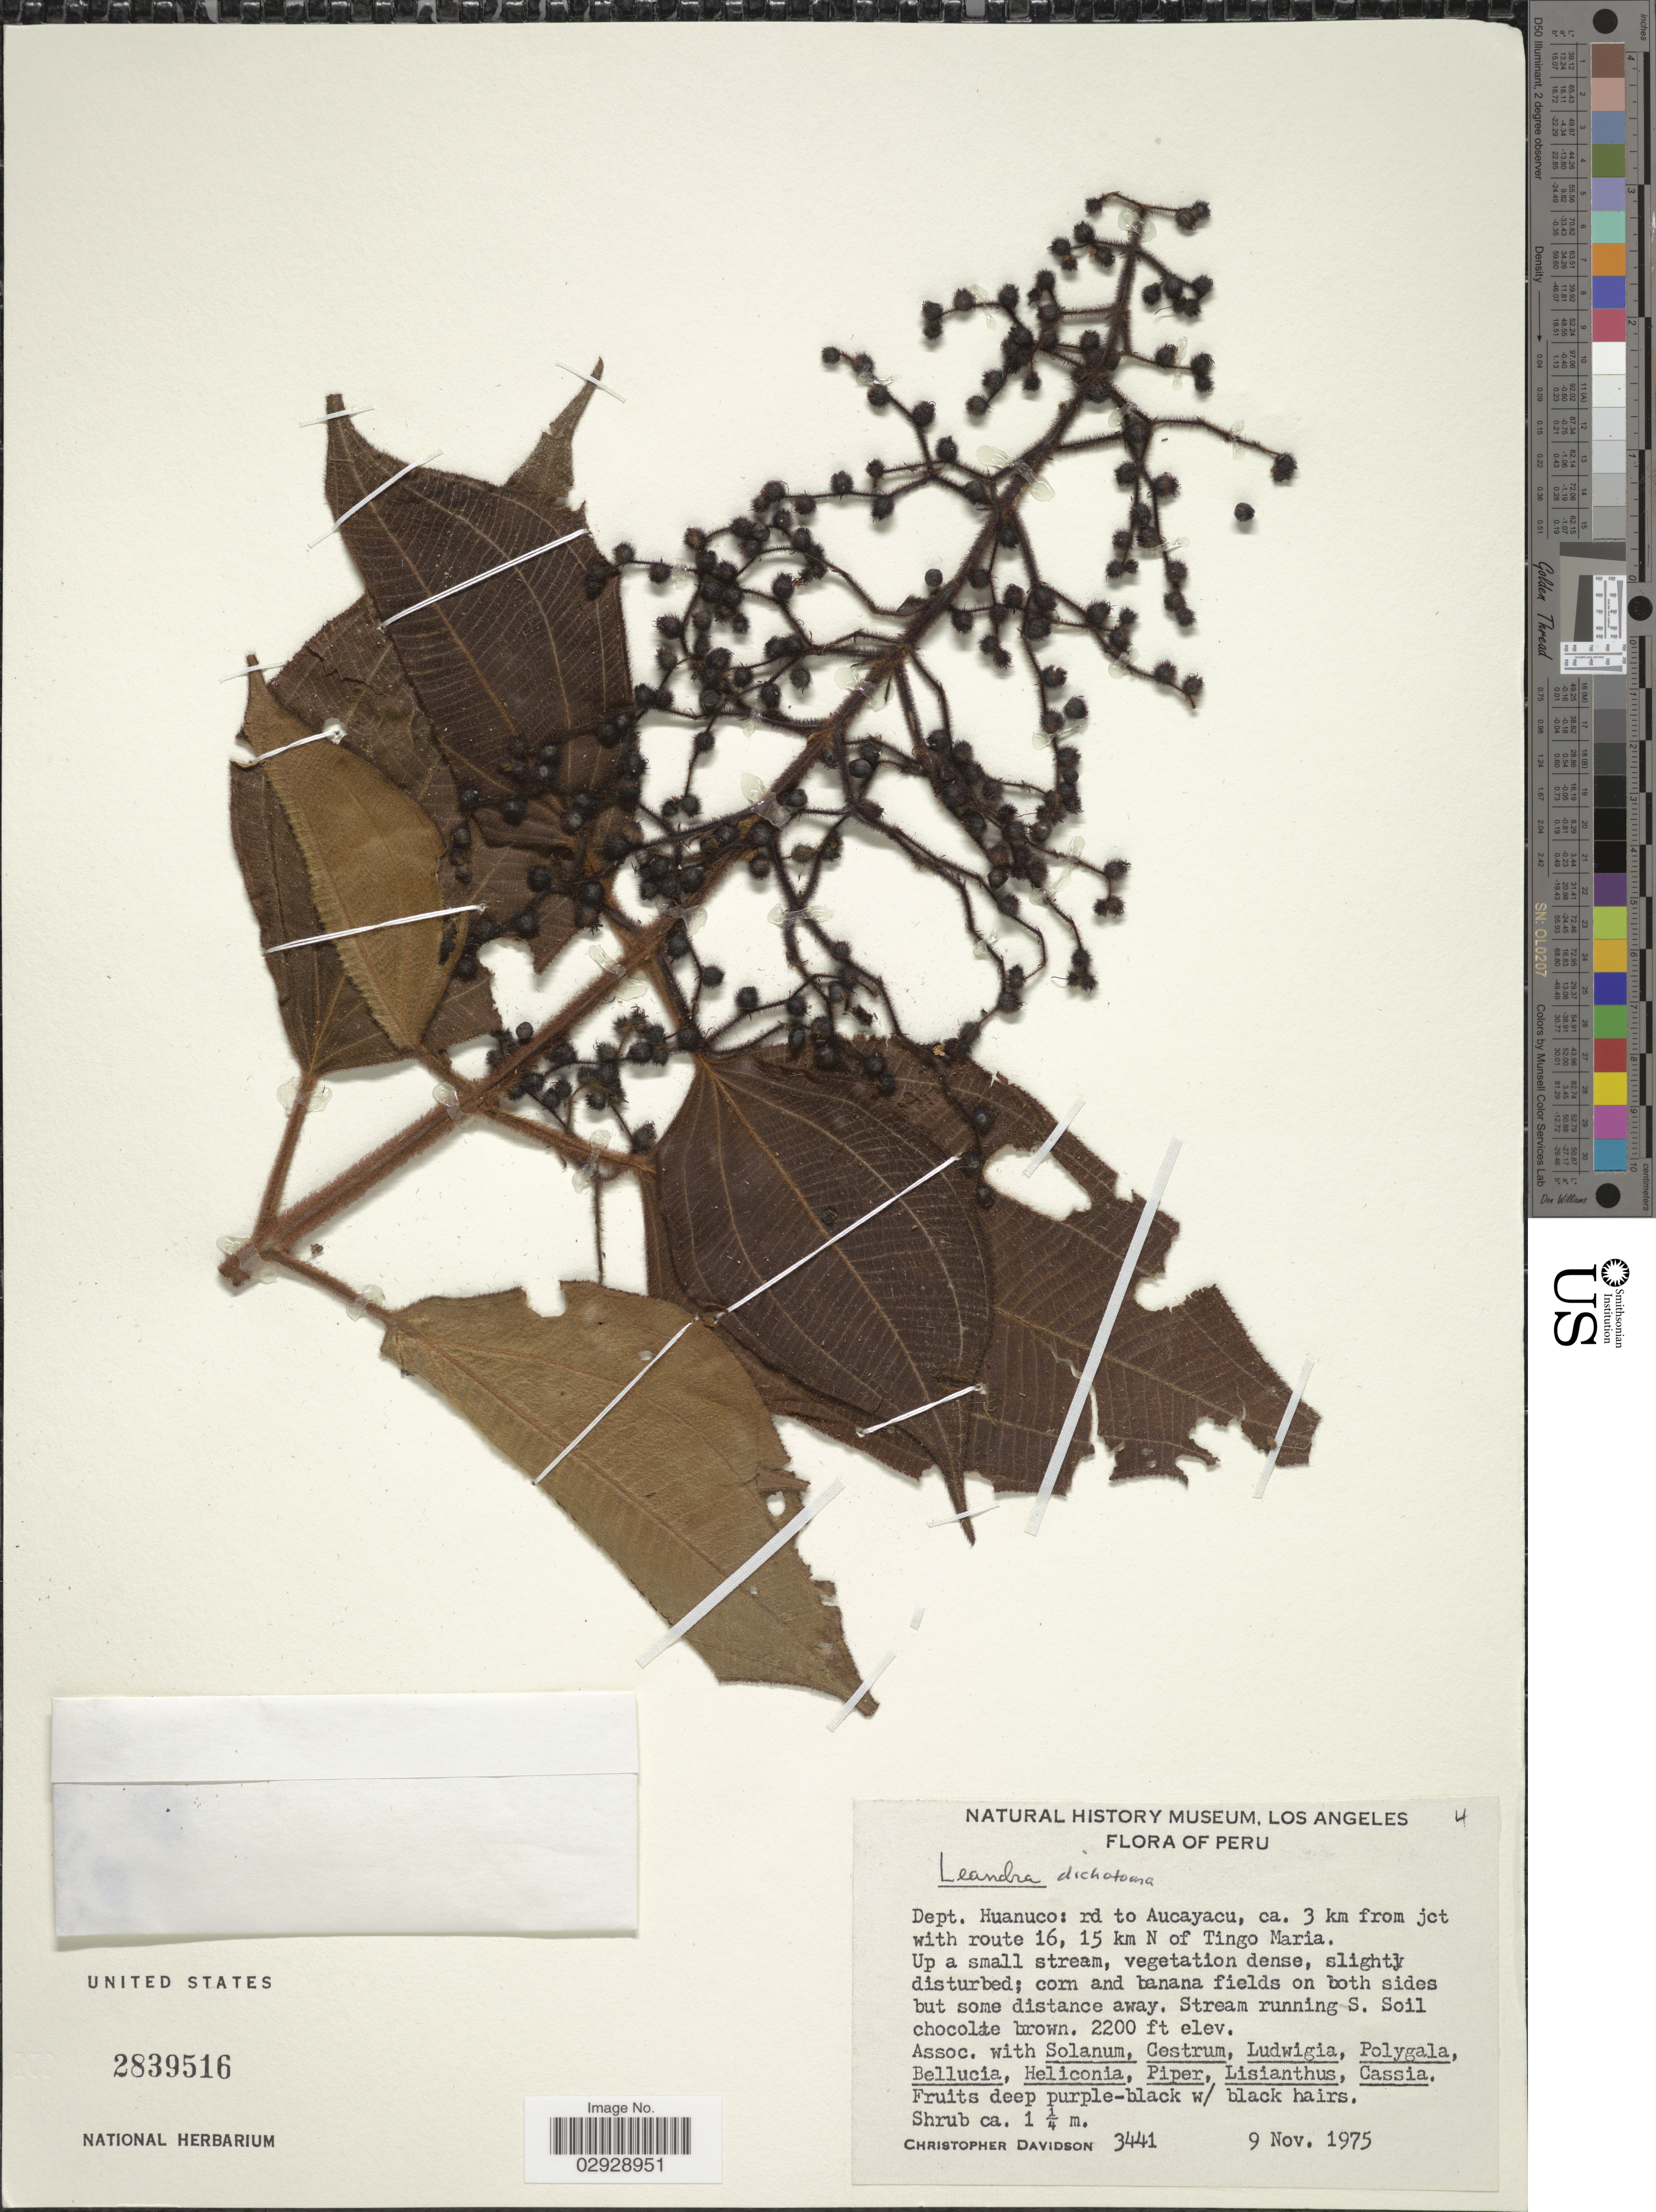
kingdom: Plantae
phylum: Tracheophyta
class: Magnoliopsida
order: Myrtales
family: Melastomataceae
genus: Leandra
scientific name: Leandra dichotoma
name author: (D. Don) Cogn.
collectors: C. Davidson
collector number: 3441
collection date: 1975-11-09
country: Peru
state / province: Huánuco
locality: Dept. Huanuco: rd to Aucayacu, ca. 3 km jct with route 16, 15 km N of Tingo Maria.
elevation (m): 671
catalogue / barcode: US 2839516